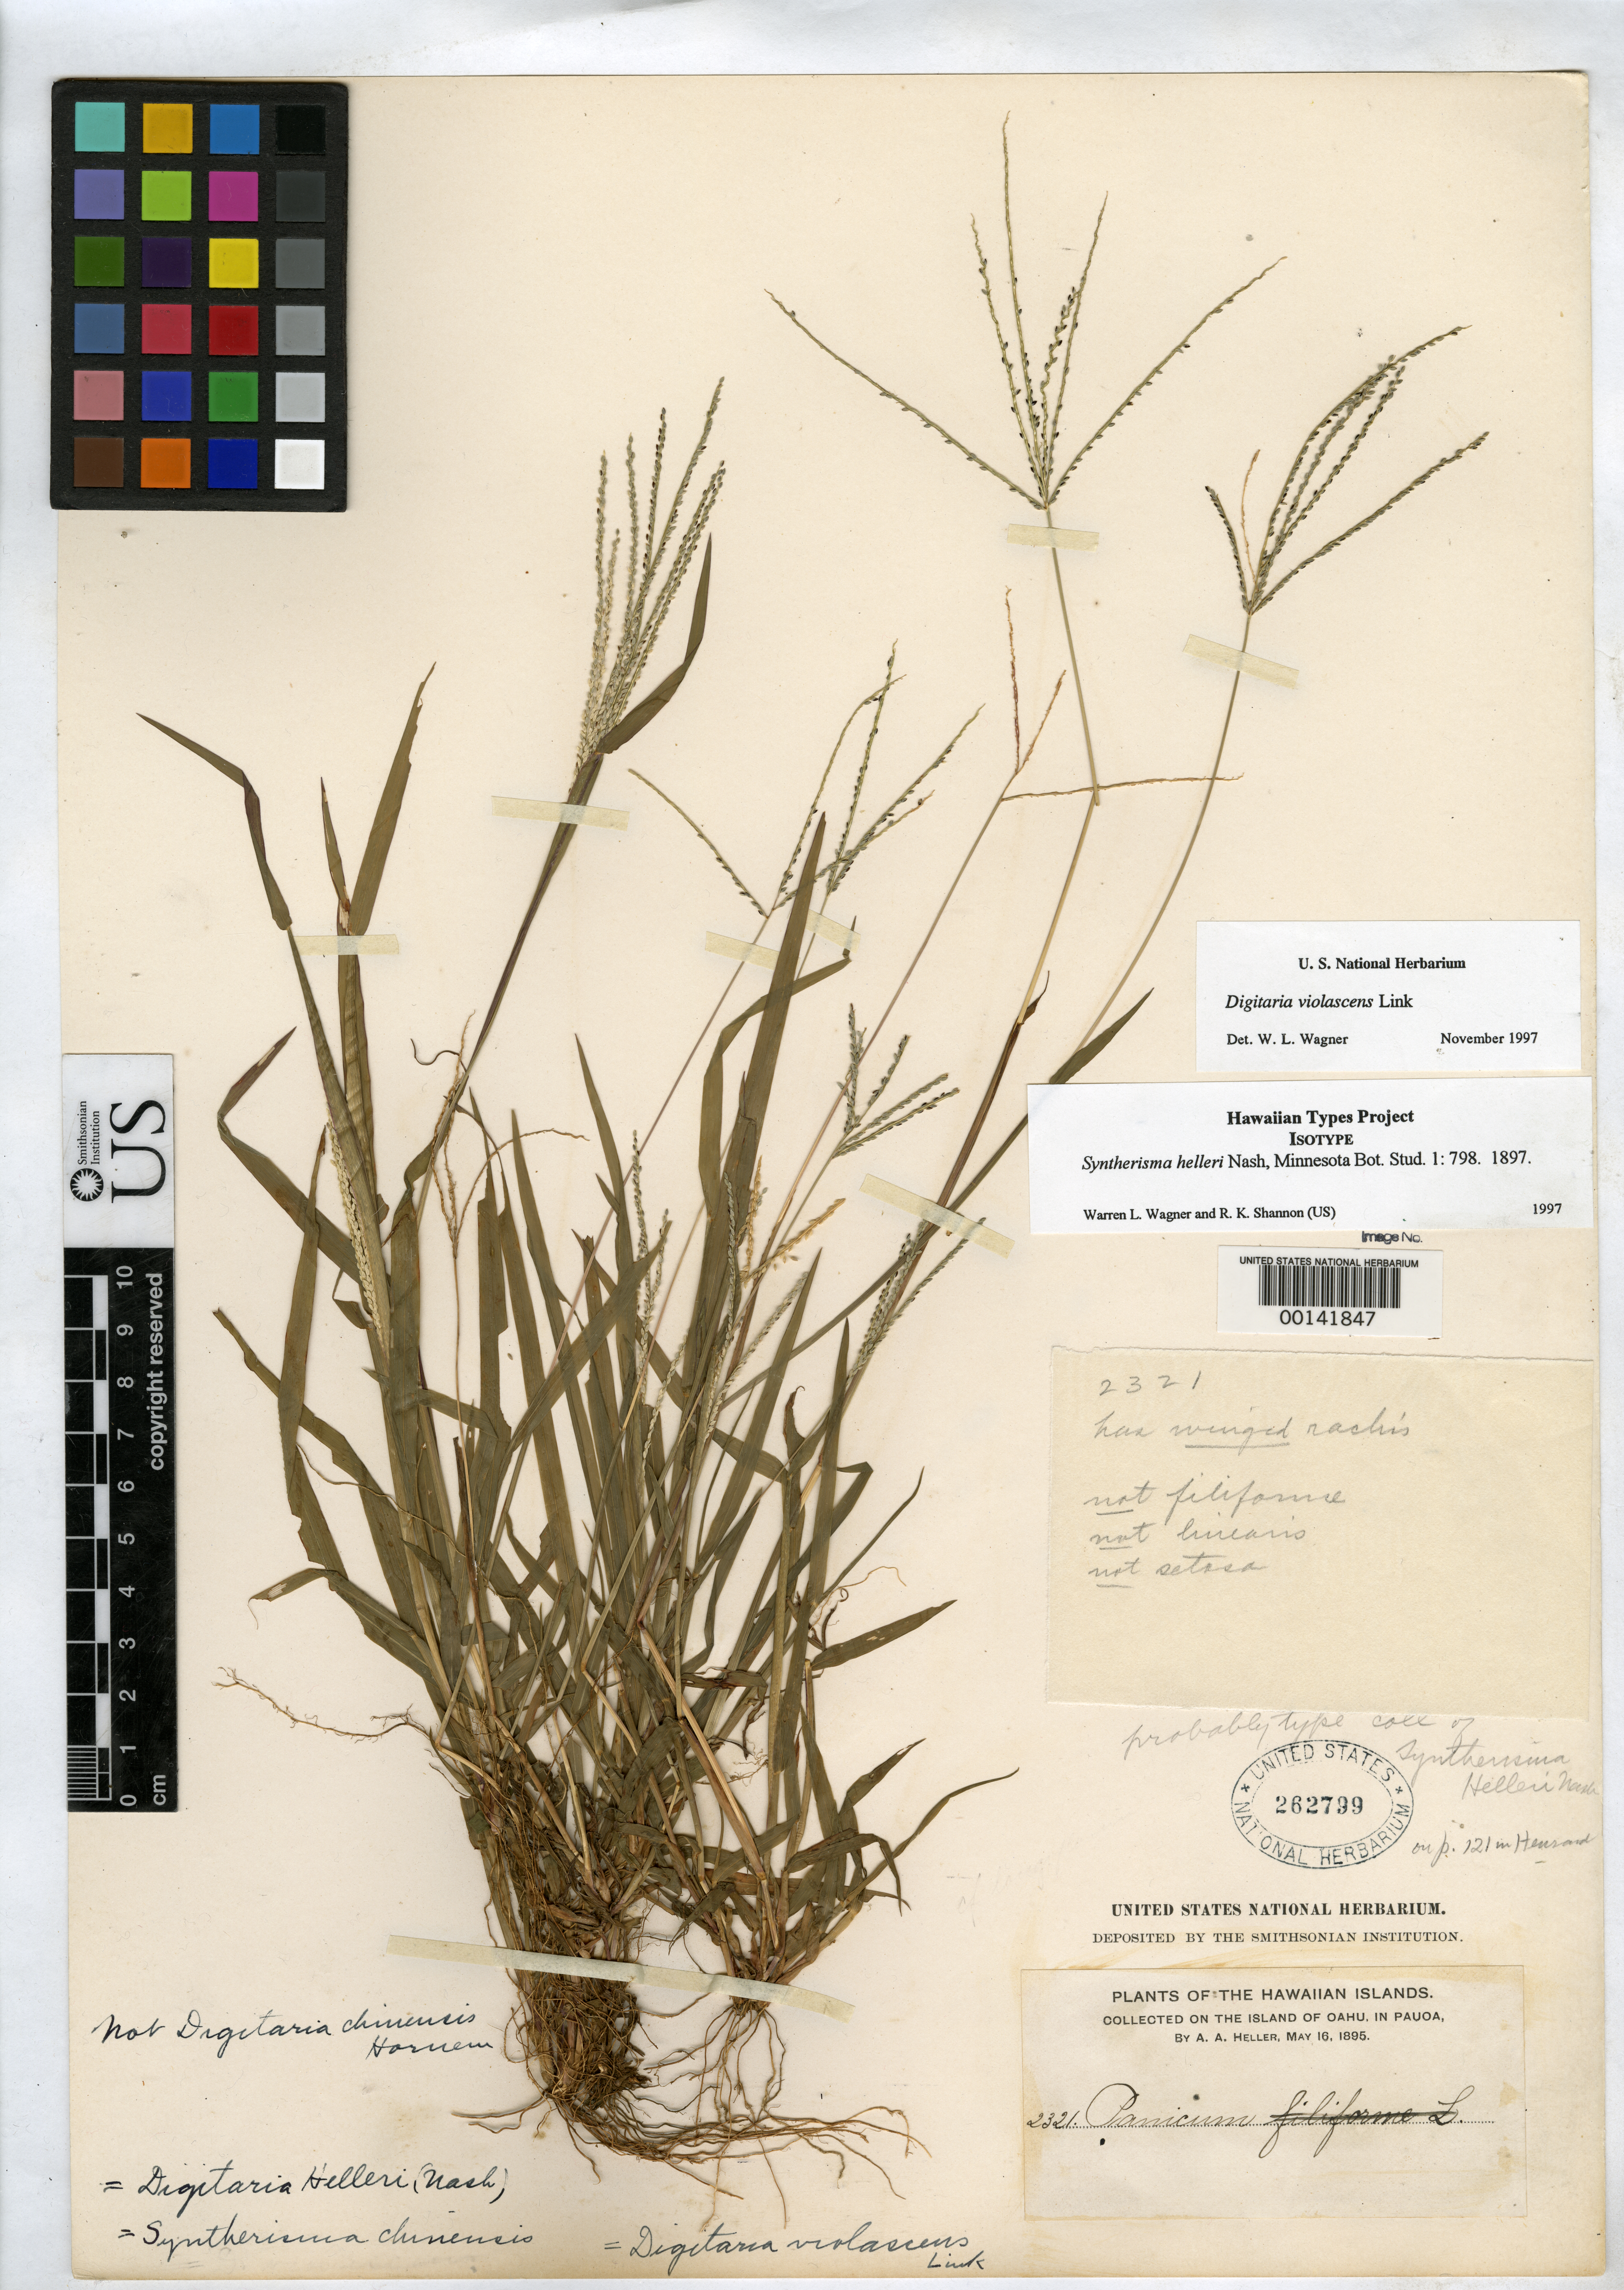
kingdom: Plantae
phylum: Tracheophyta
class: Liliopsida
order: Poales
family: Poaceae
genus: Syntherisma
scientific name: Syntherisma helleri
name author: Nash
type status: Isotype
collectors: A. A. Heller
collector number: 2321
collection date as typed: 16 May 1895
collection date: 1895-05-16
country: United States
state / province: Hawaii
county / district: Honolulu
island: Oahu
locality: Pauoa.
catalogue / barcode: US 262799